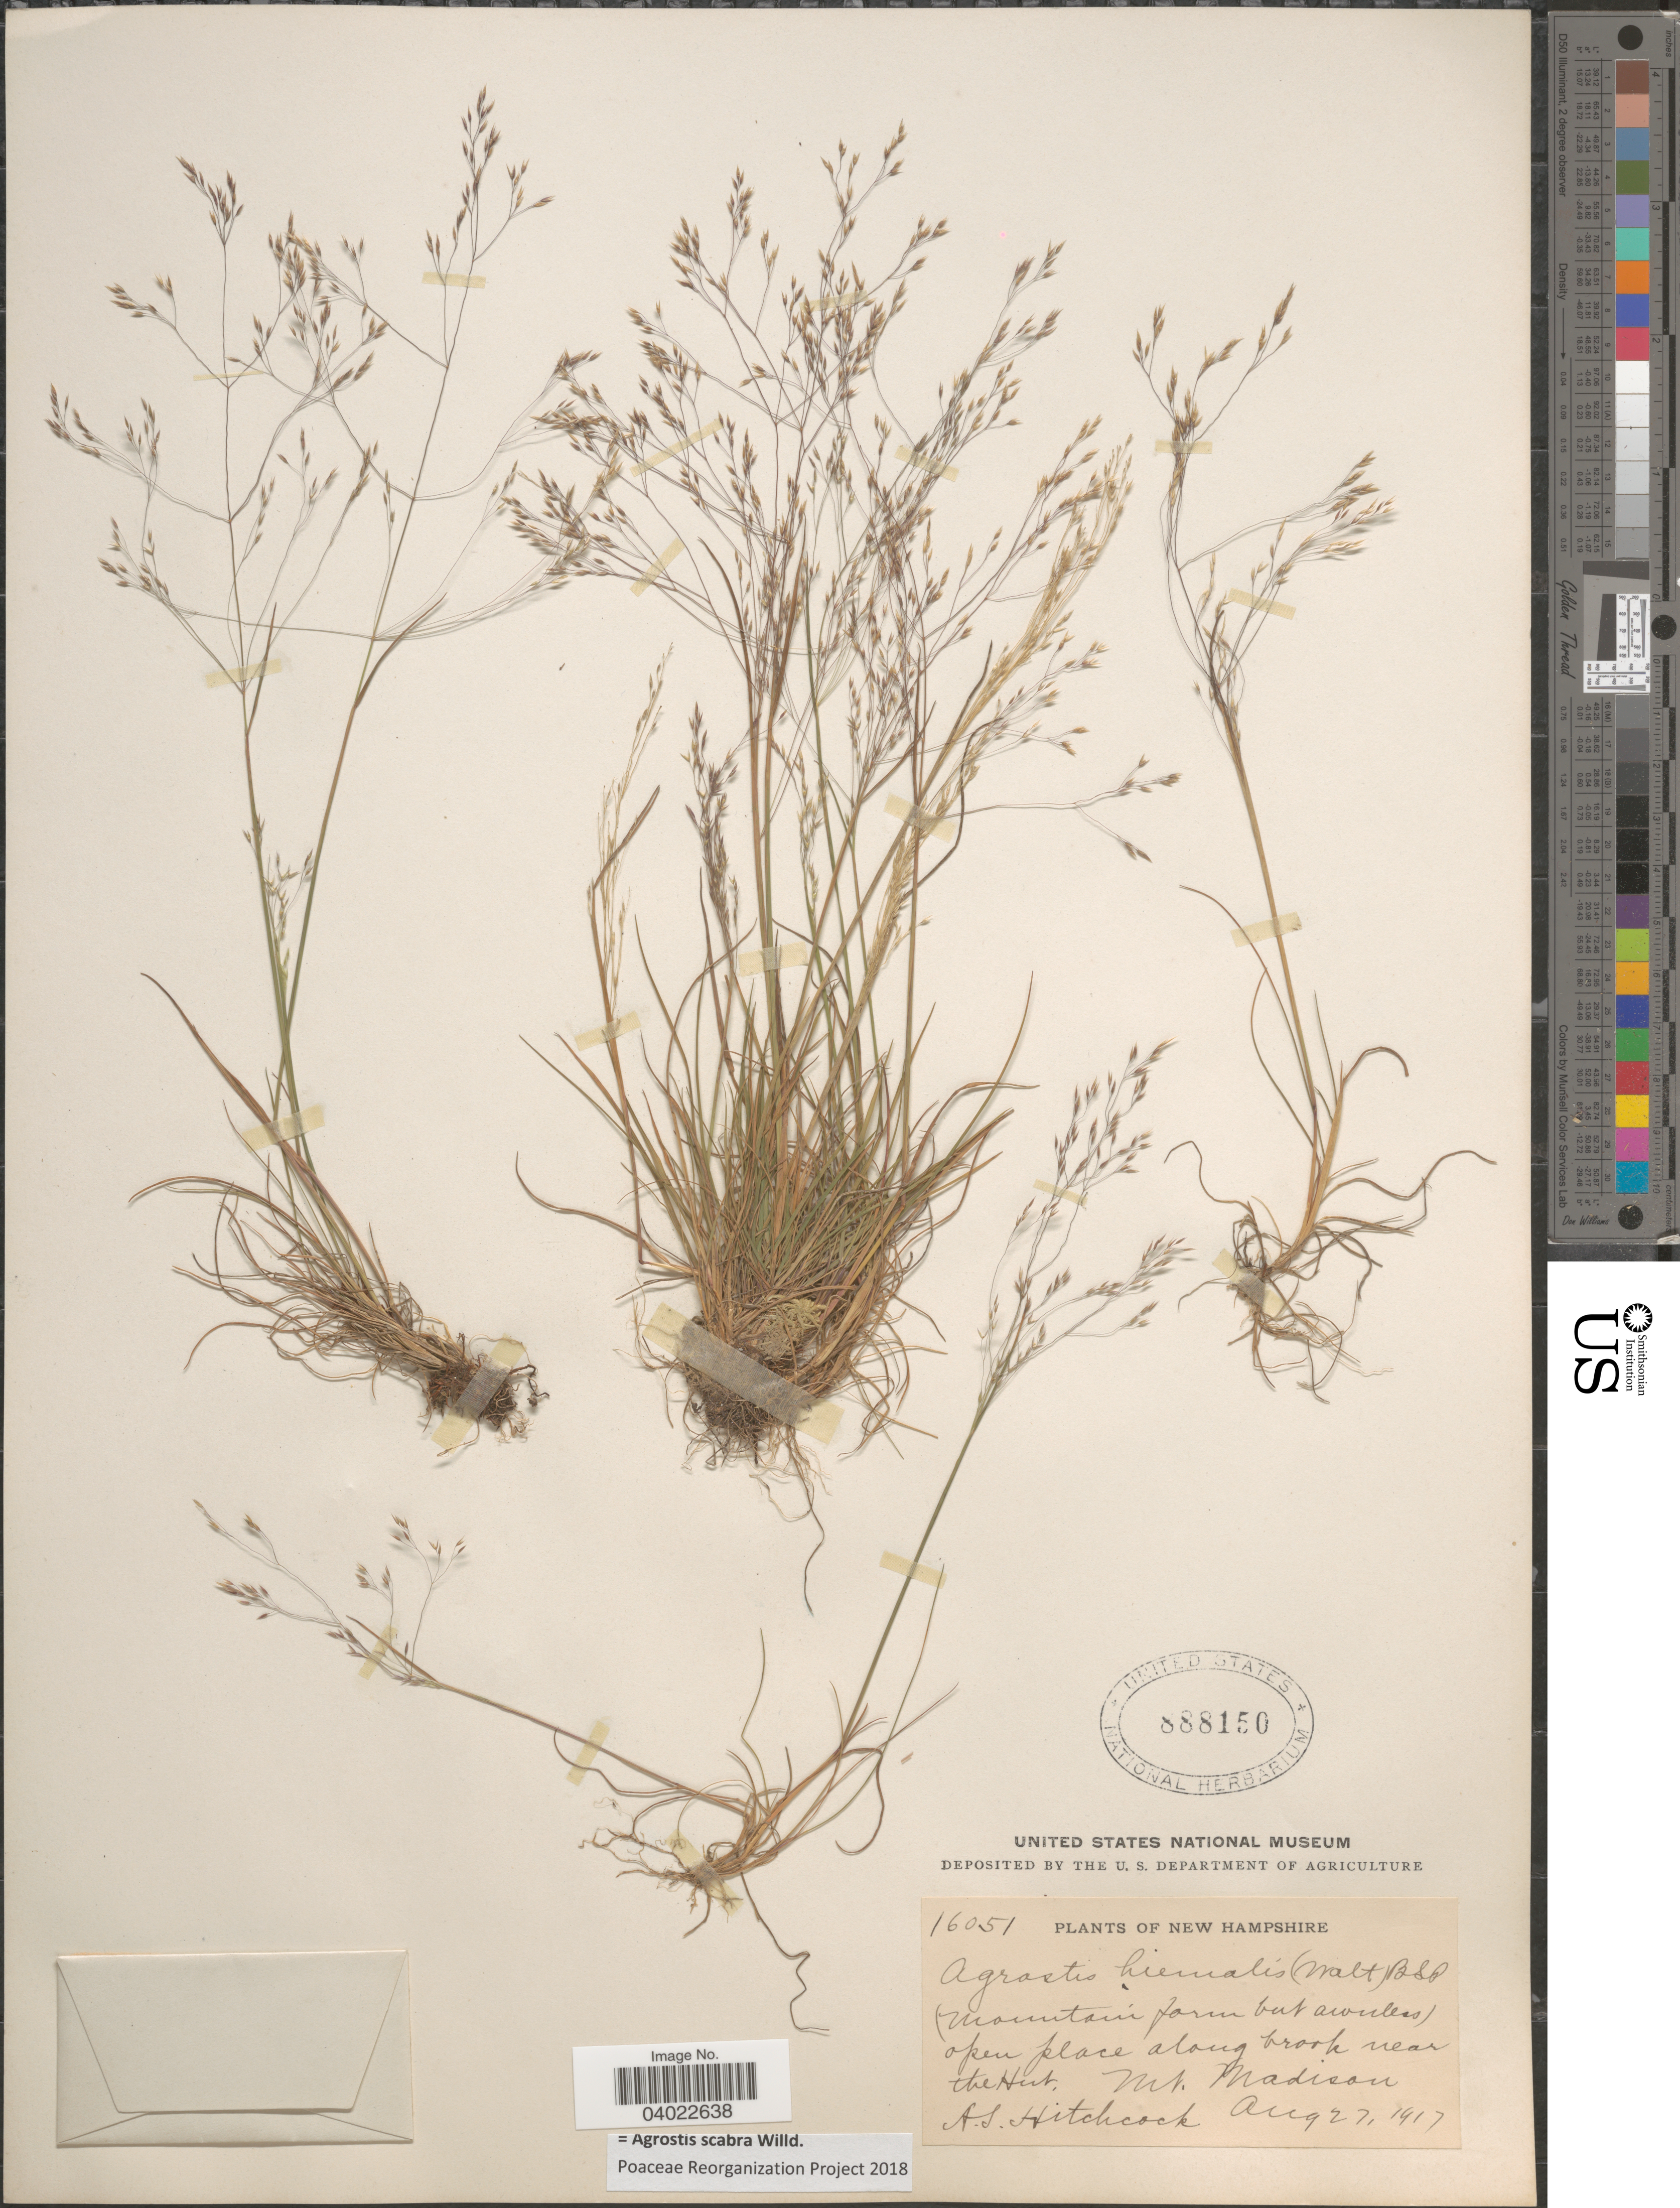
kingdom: Plantae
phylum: Tracheophyta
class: Liliopsida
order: Poales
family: Poaceae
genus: Agrostis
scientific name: Agrostis scabra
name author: Willd.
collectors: A. S. Hitchcock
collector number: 16051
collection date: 1917-08-27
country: United States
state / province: New Hampshire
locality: Along brook near the Hut. Mt. Madison.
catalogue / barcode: US 888150